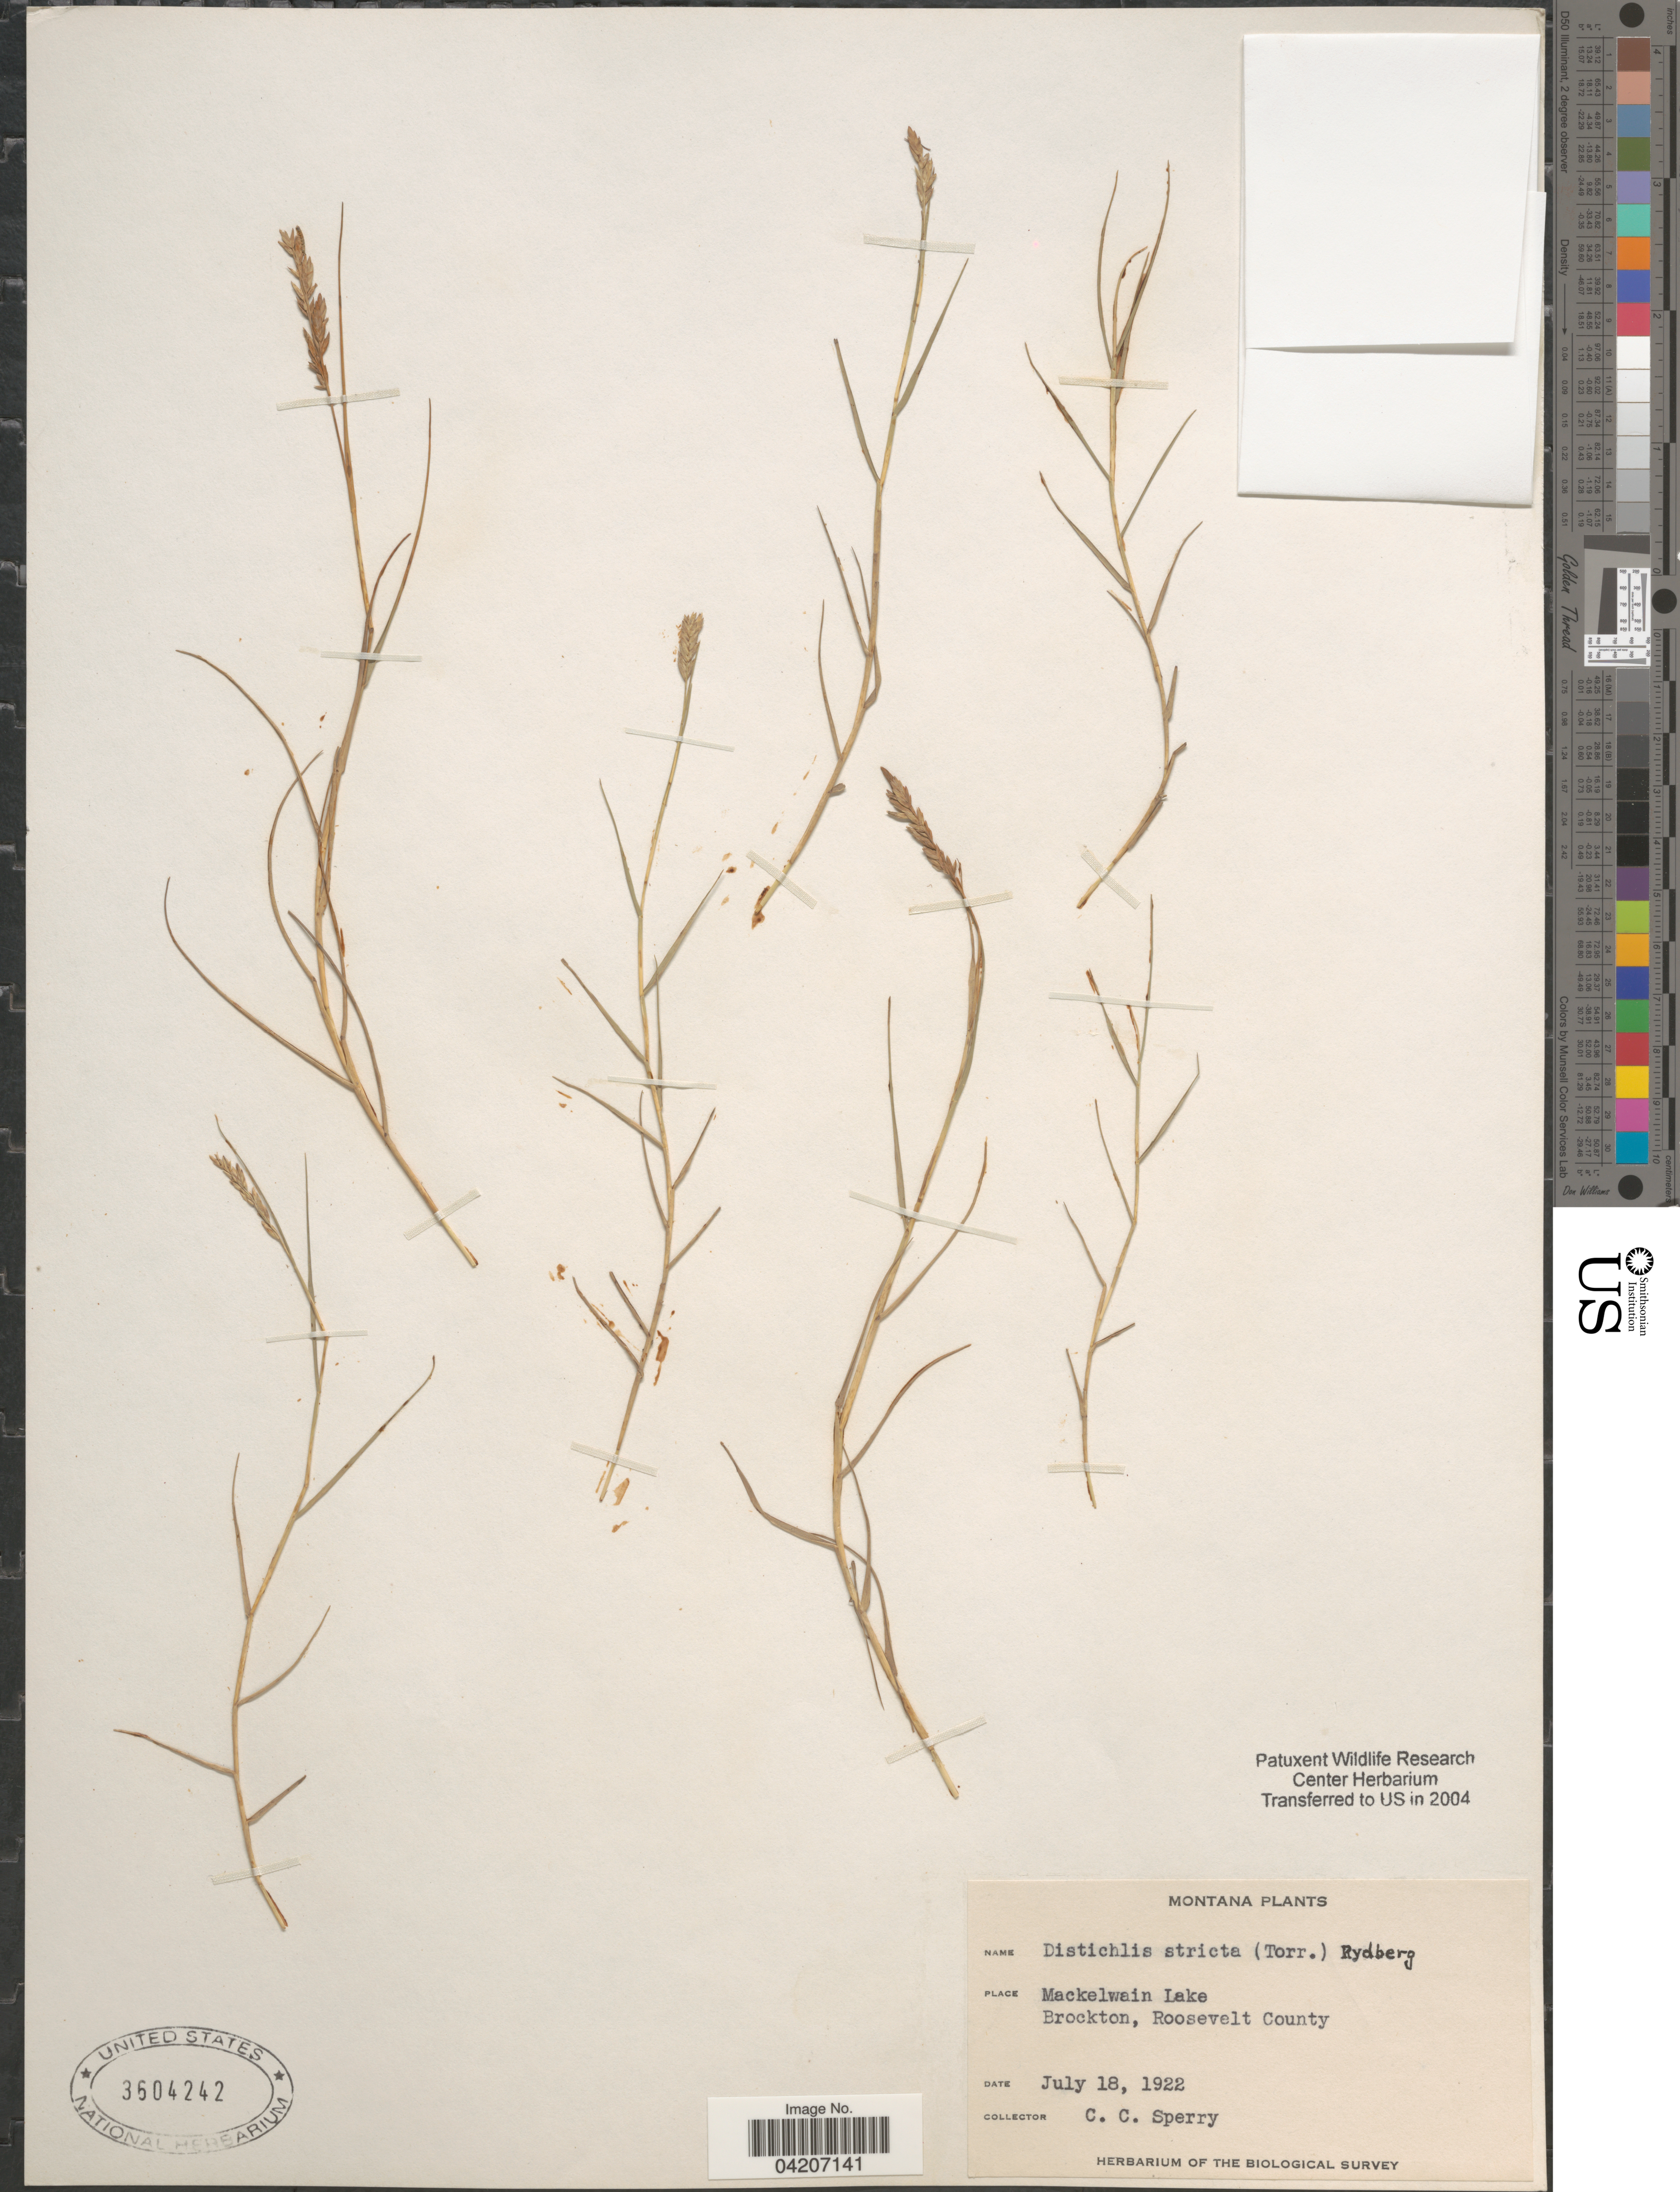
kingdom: Plantae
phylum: Tracheophyta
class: Liliopsida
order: Poales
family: Poaceae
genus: Distichlis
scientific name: Distichlis spicata subsp. stricta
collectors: C. C. Sperry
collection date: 1922-07-18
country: United States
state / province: Montana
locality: Mackelwain Lake. Brockton, Roosevelt County. Biological Survey.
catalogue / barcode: US 3604242